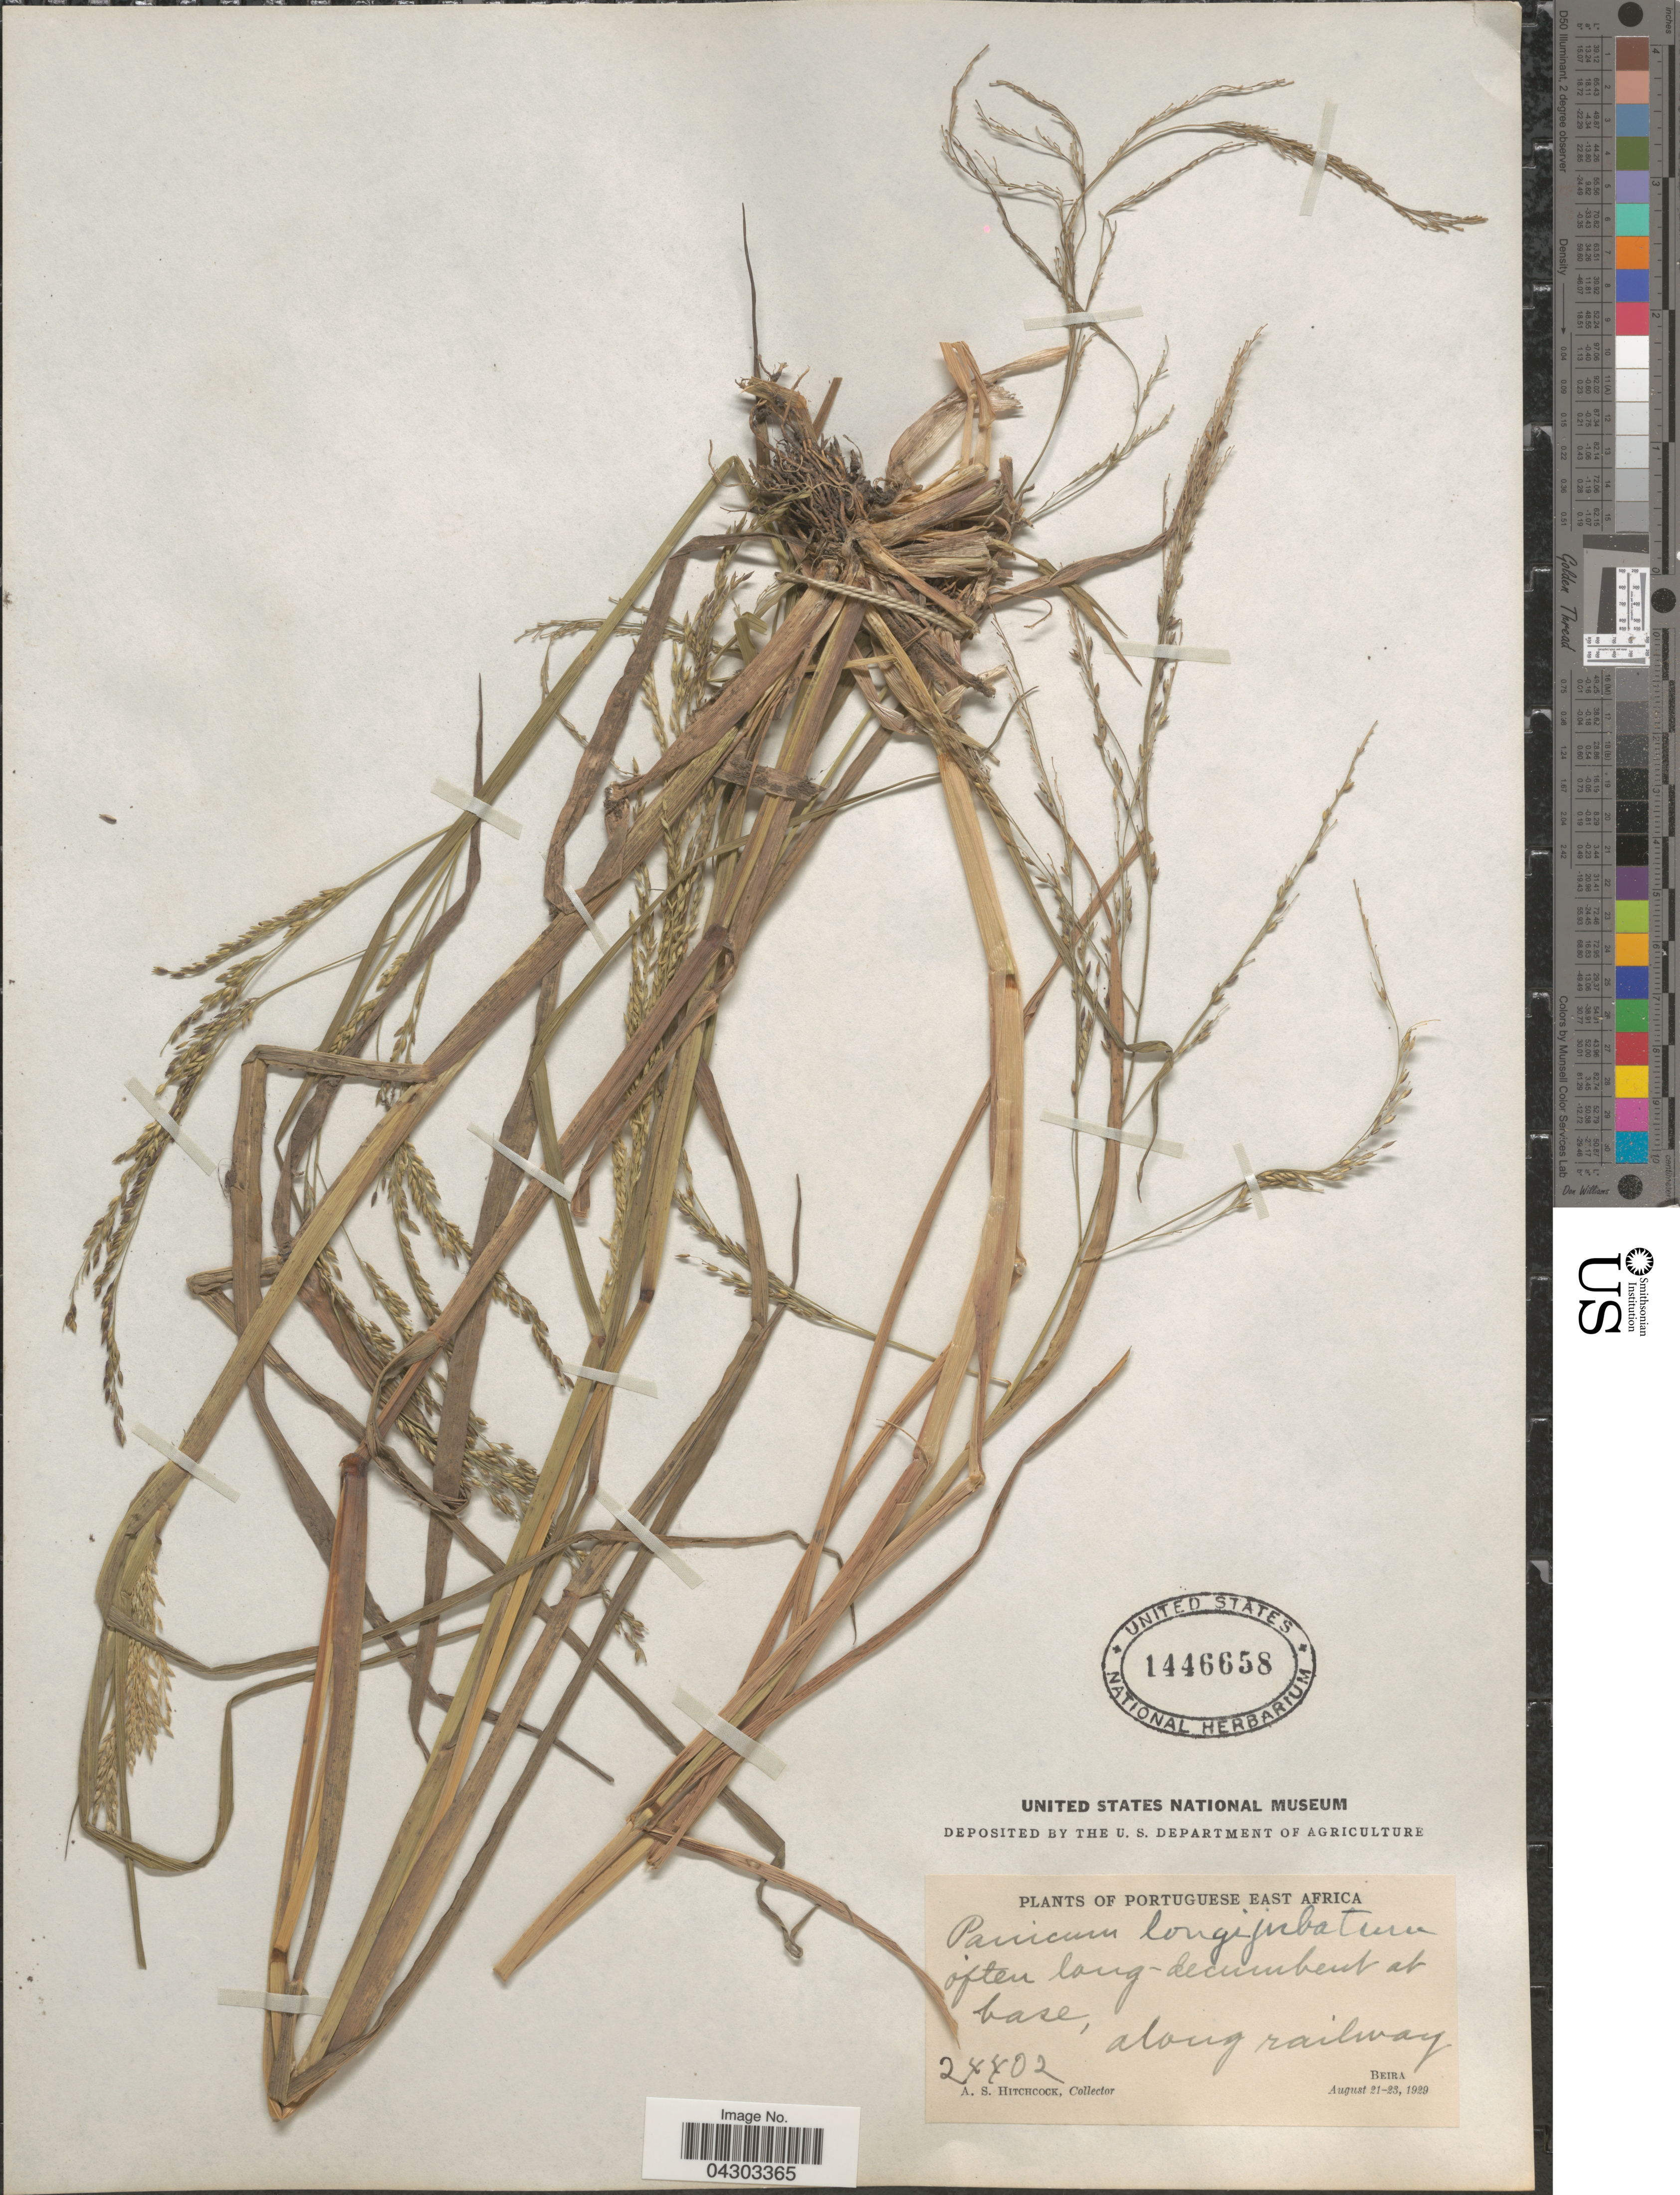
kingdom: Plantae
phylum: Tracheophyta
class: Liliopsida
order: Poales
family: Poaceae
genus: Panicum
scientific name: Panicum antidotale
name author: Retz.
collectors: A. S. Hitchcock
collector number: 24402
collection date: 1929-08-21/1929-08-23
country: Mozambique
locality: Portuguese East Africa. Along railway. Beira.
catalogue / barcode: US 1446658